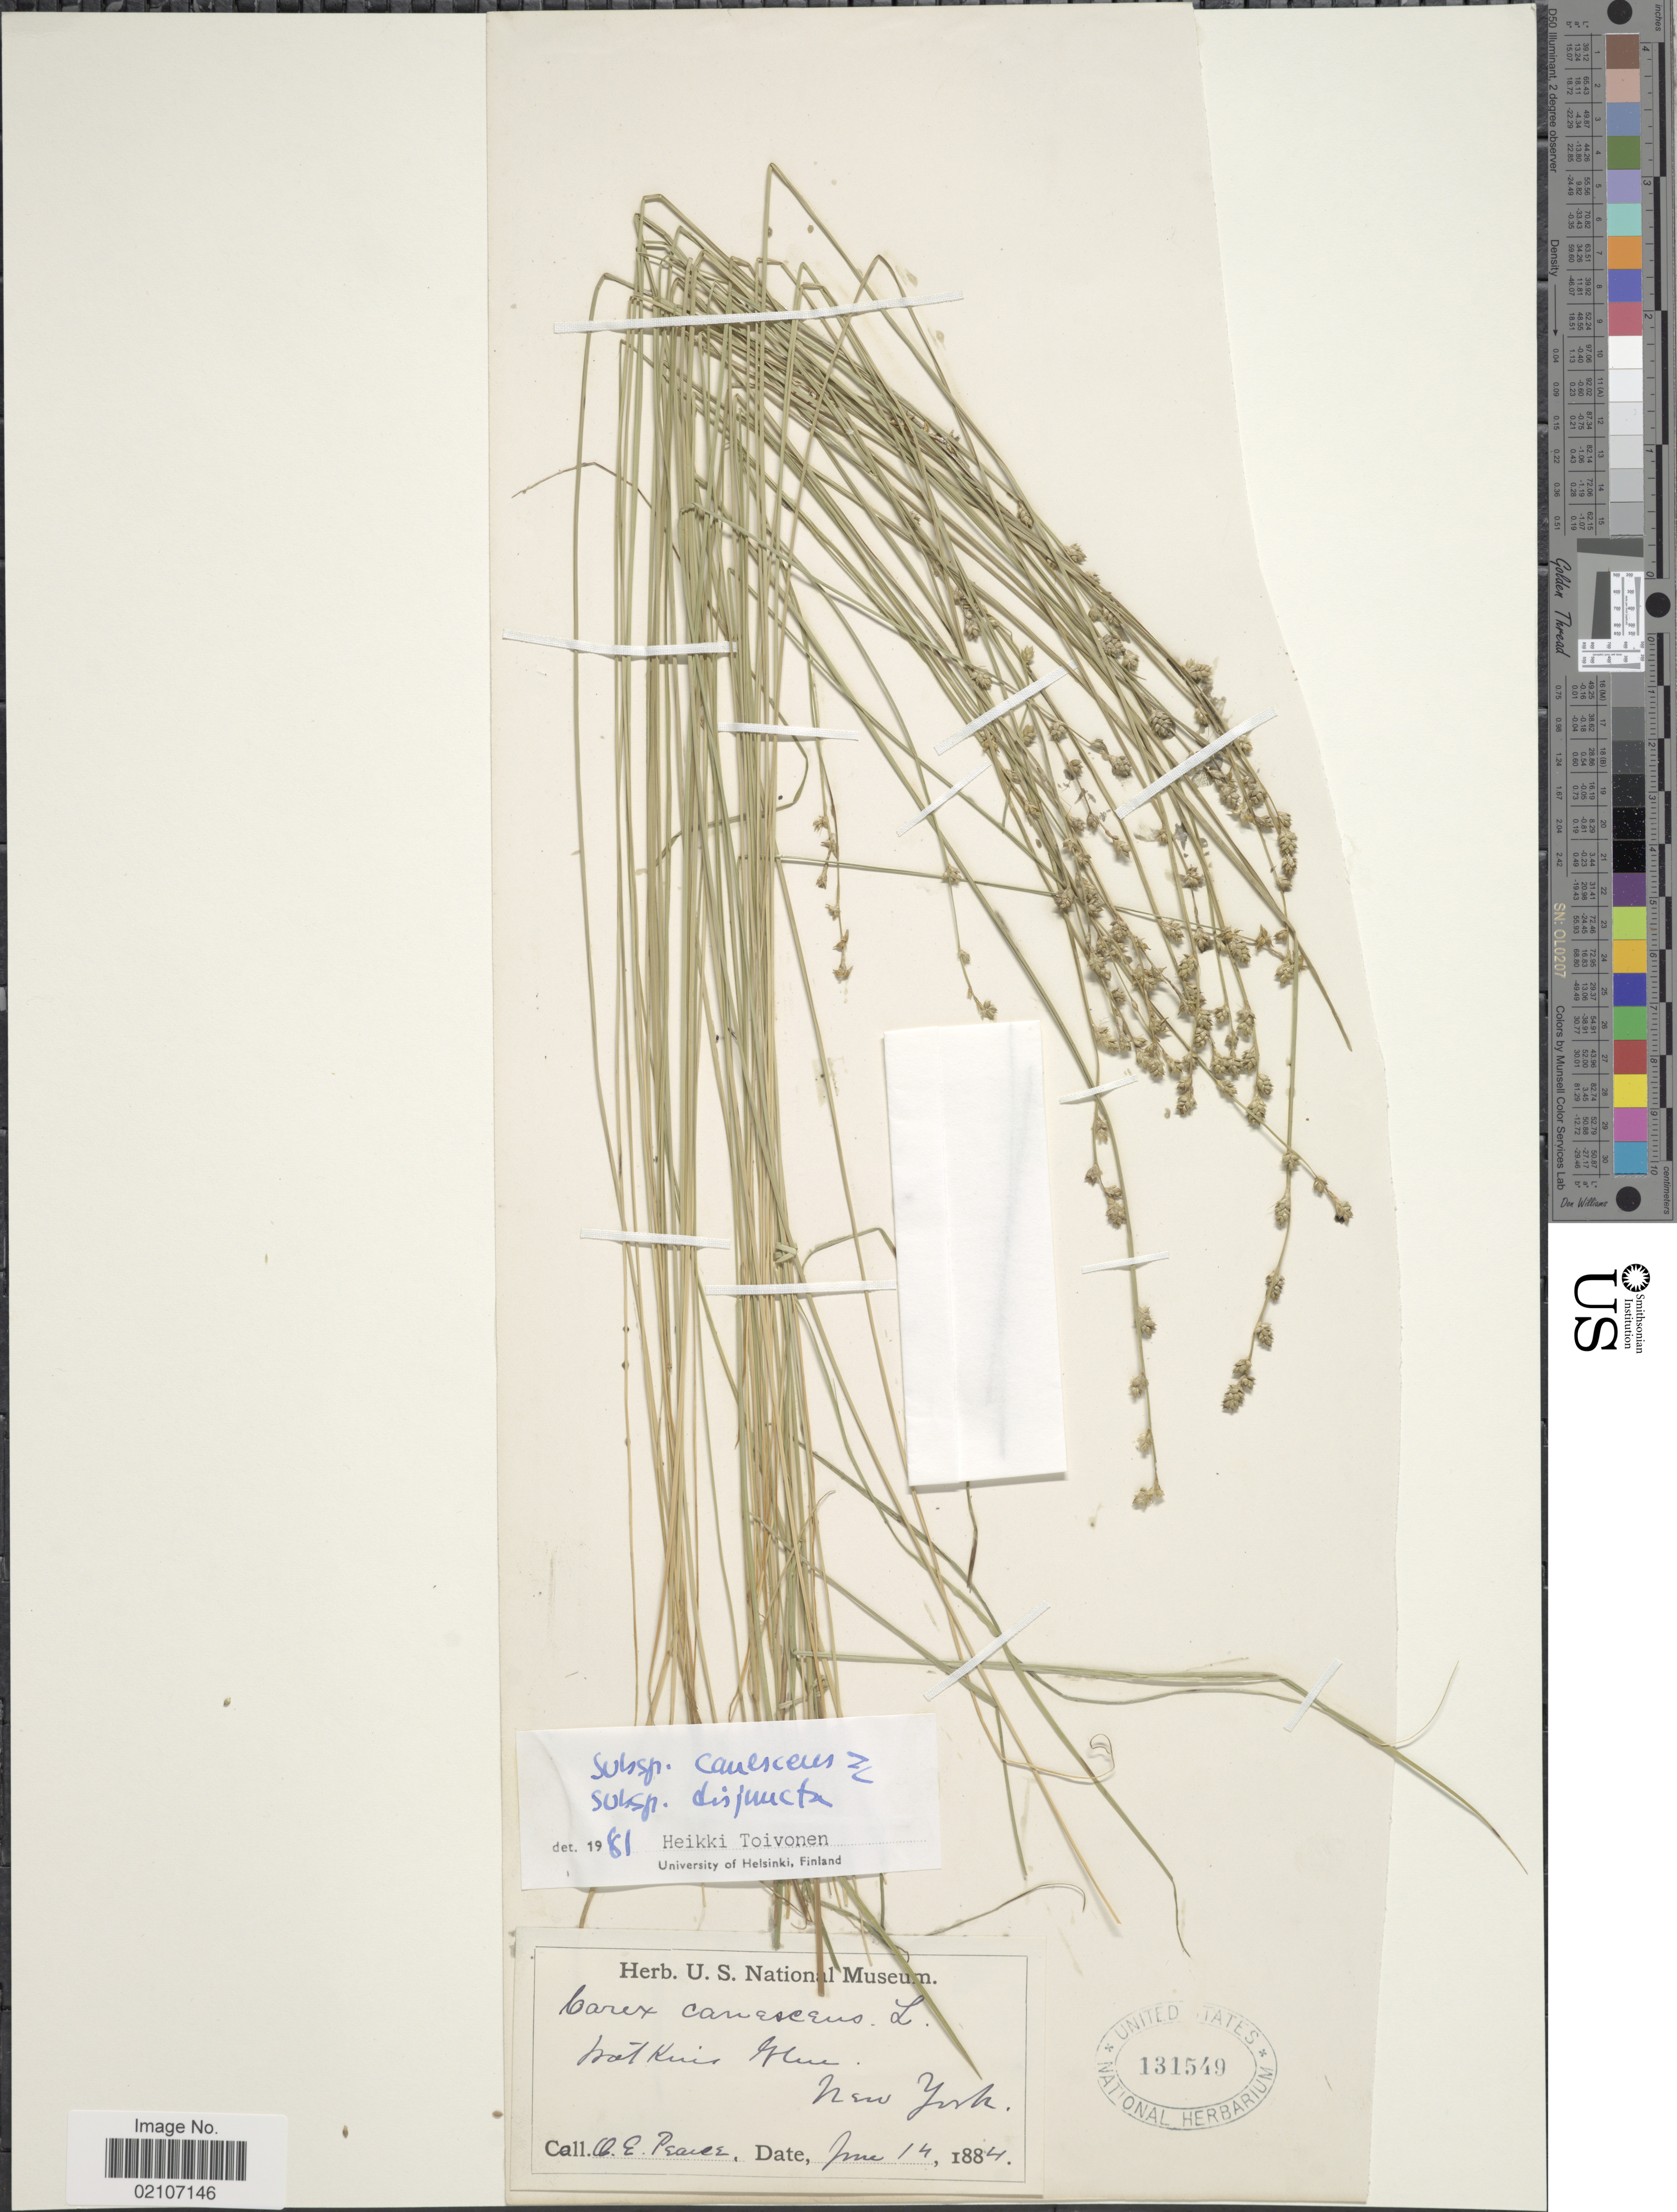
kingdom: Plantae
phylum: Tracheophyta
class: Liliopsida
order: Poales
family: Cyperaceae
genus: Carex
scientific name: Carex canescens var. disjuncta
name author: Fernald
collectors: O. E. Pearce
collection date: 1884-06-14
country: United States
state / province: New York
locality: Watkins Glen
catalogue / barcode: US 131549